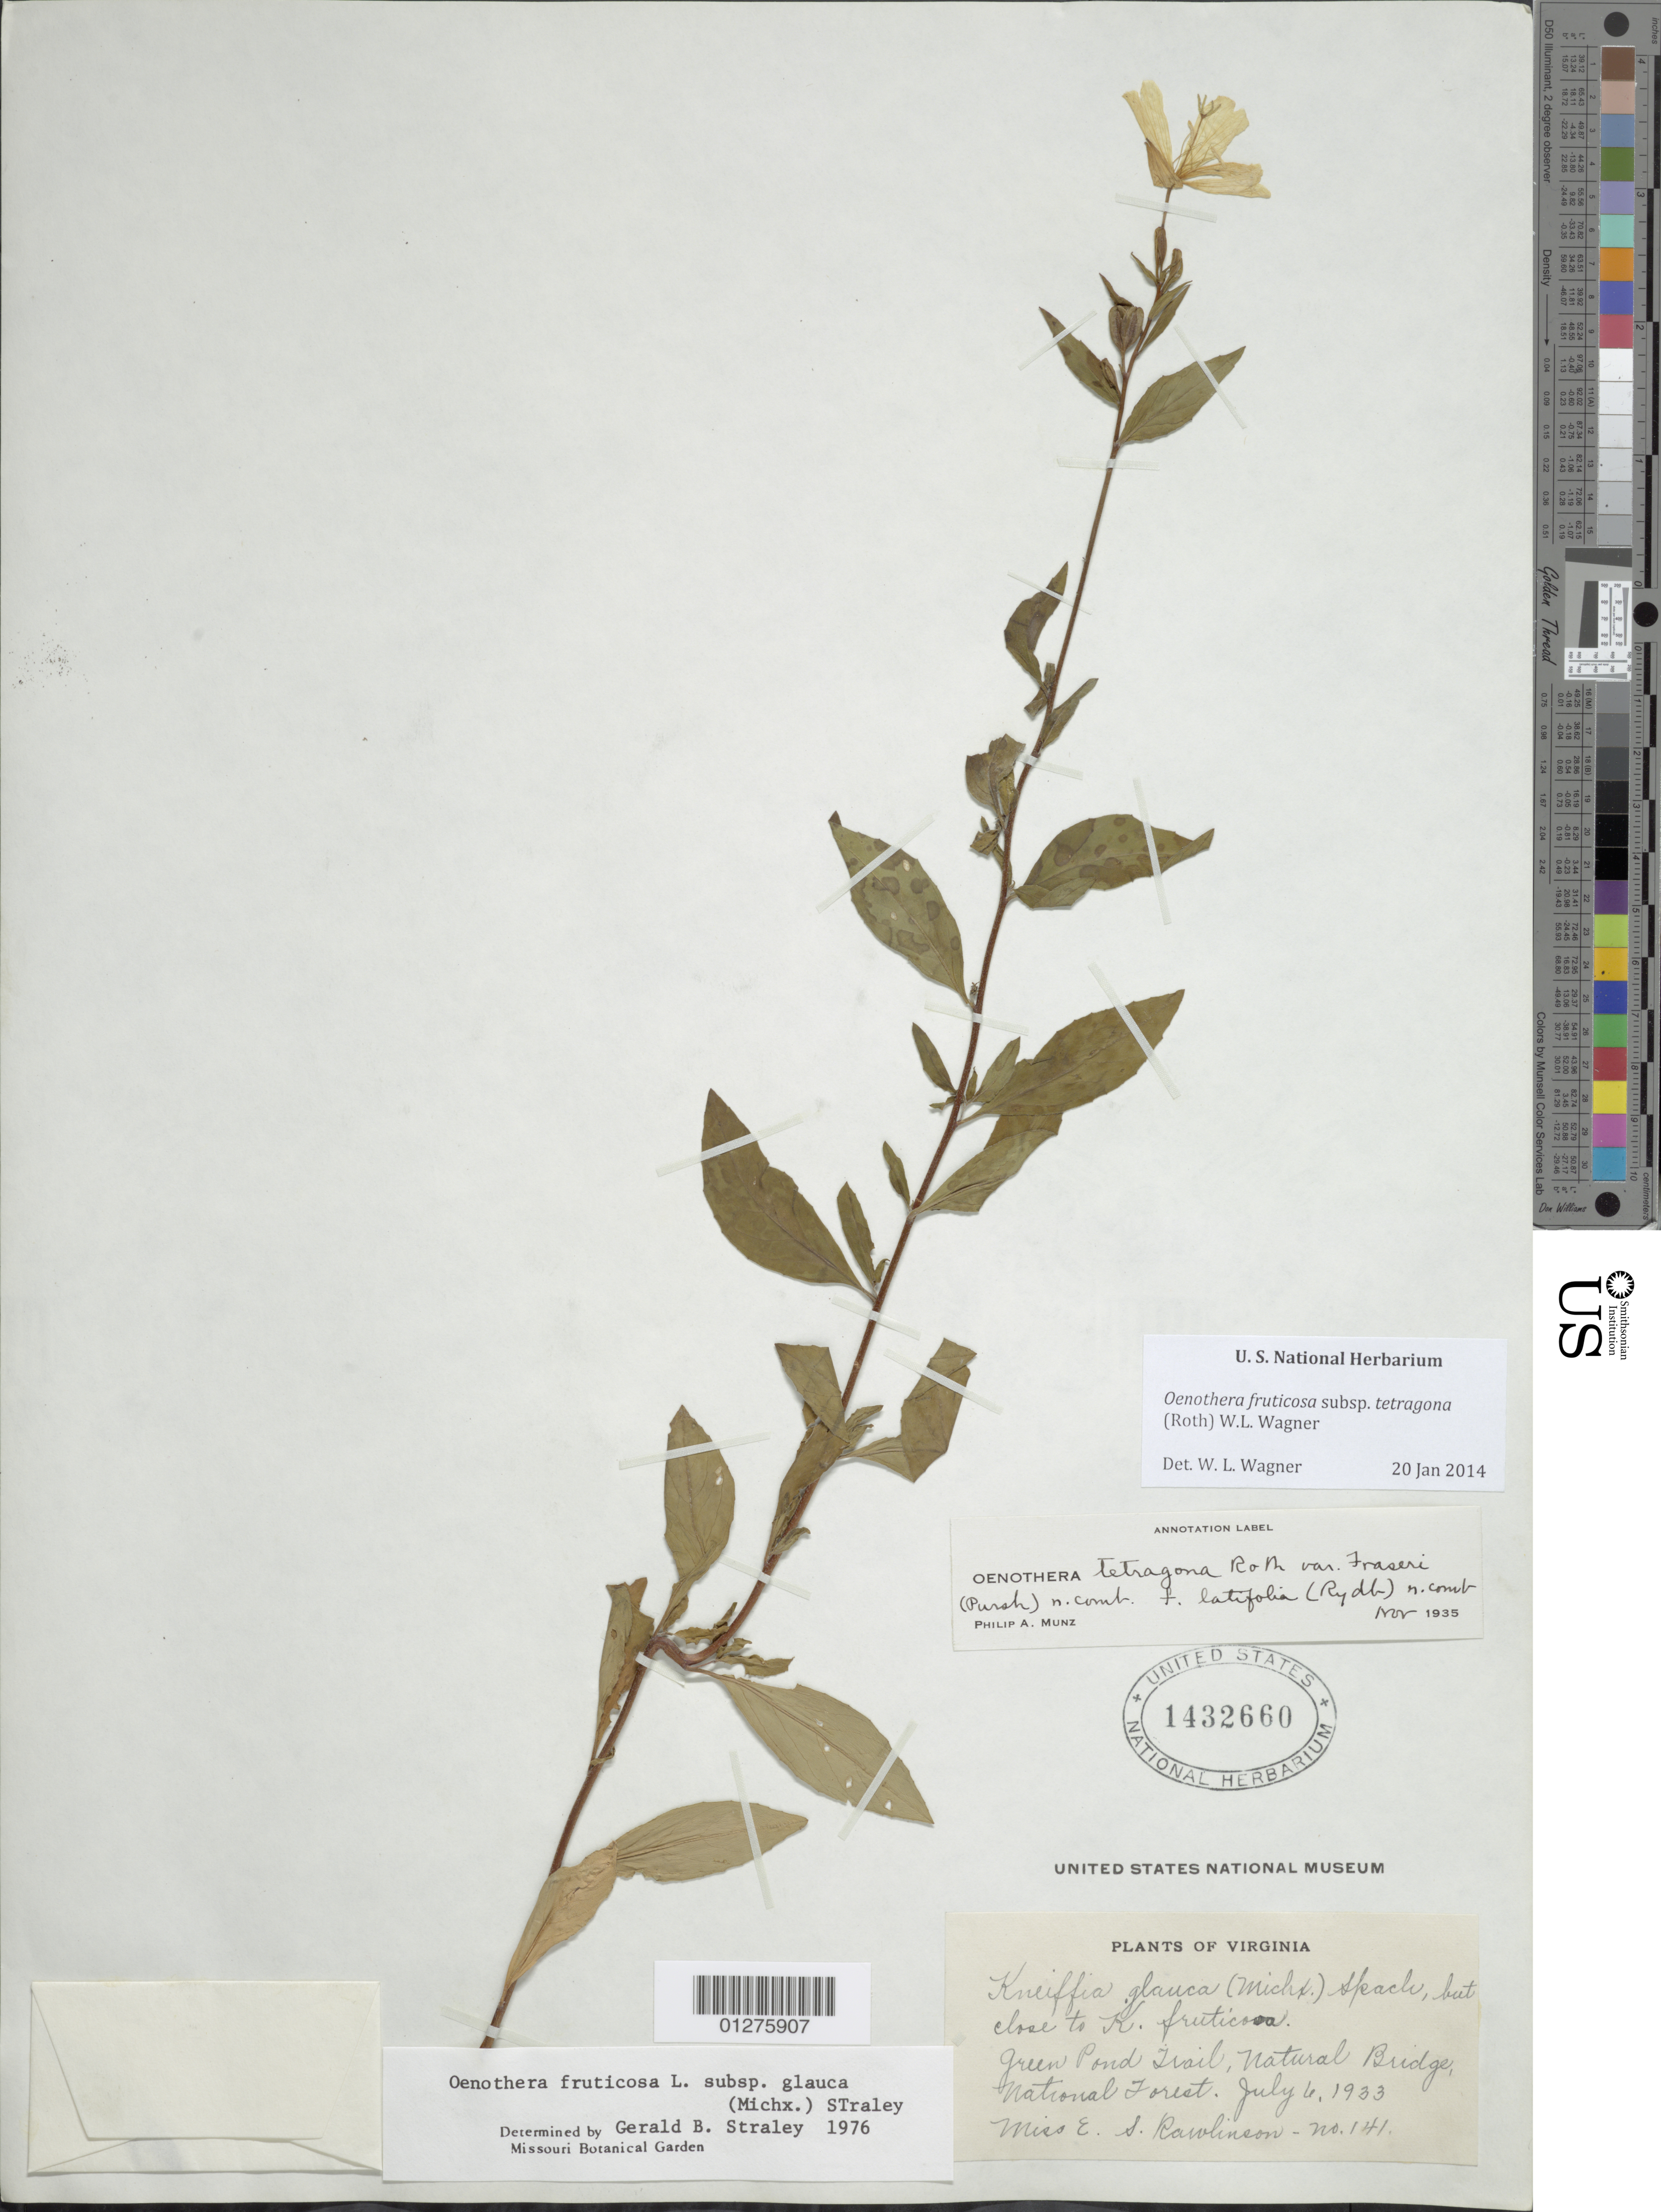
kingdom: Plantae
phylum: Tracheophyta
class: Magnoliopsida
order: Myrtales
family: Onagraceae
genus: Oenothera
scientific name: Oenothera fruticosa subsp. tetragona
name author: (Roth) W.L. Wagner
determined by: Wagner, W. L., (BOT), Smithsonian Institution - National Museum of Natural History (UNITED STATES)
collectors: E. Robinson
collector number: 141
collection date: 1933-07-06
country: United States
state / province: Virginia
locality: Green Pond Trail, Natural Bridge, National Forest.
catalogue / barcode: US 1432660